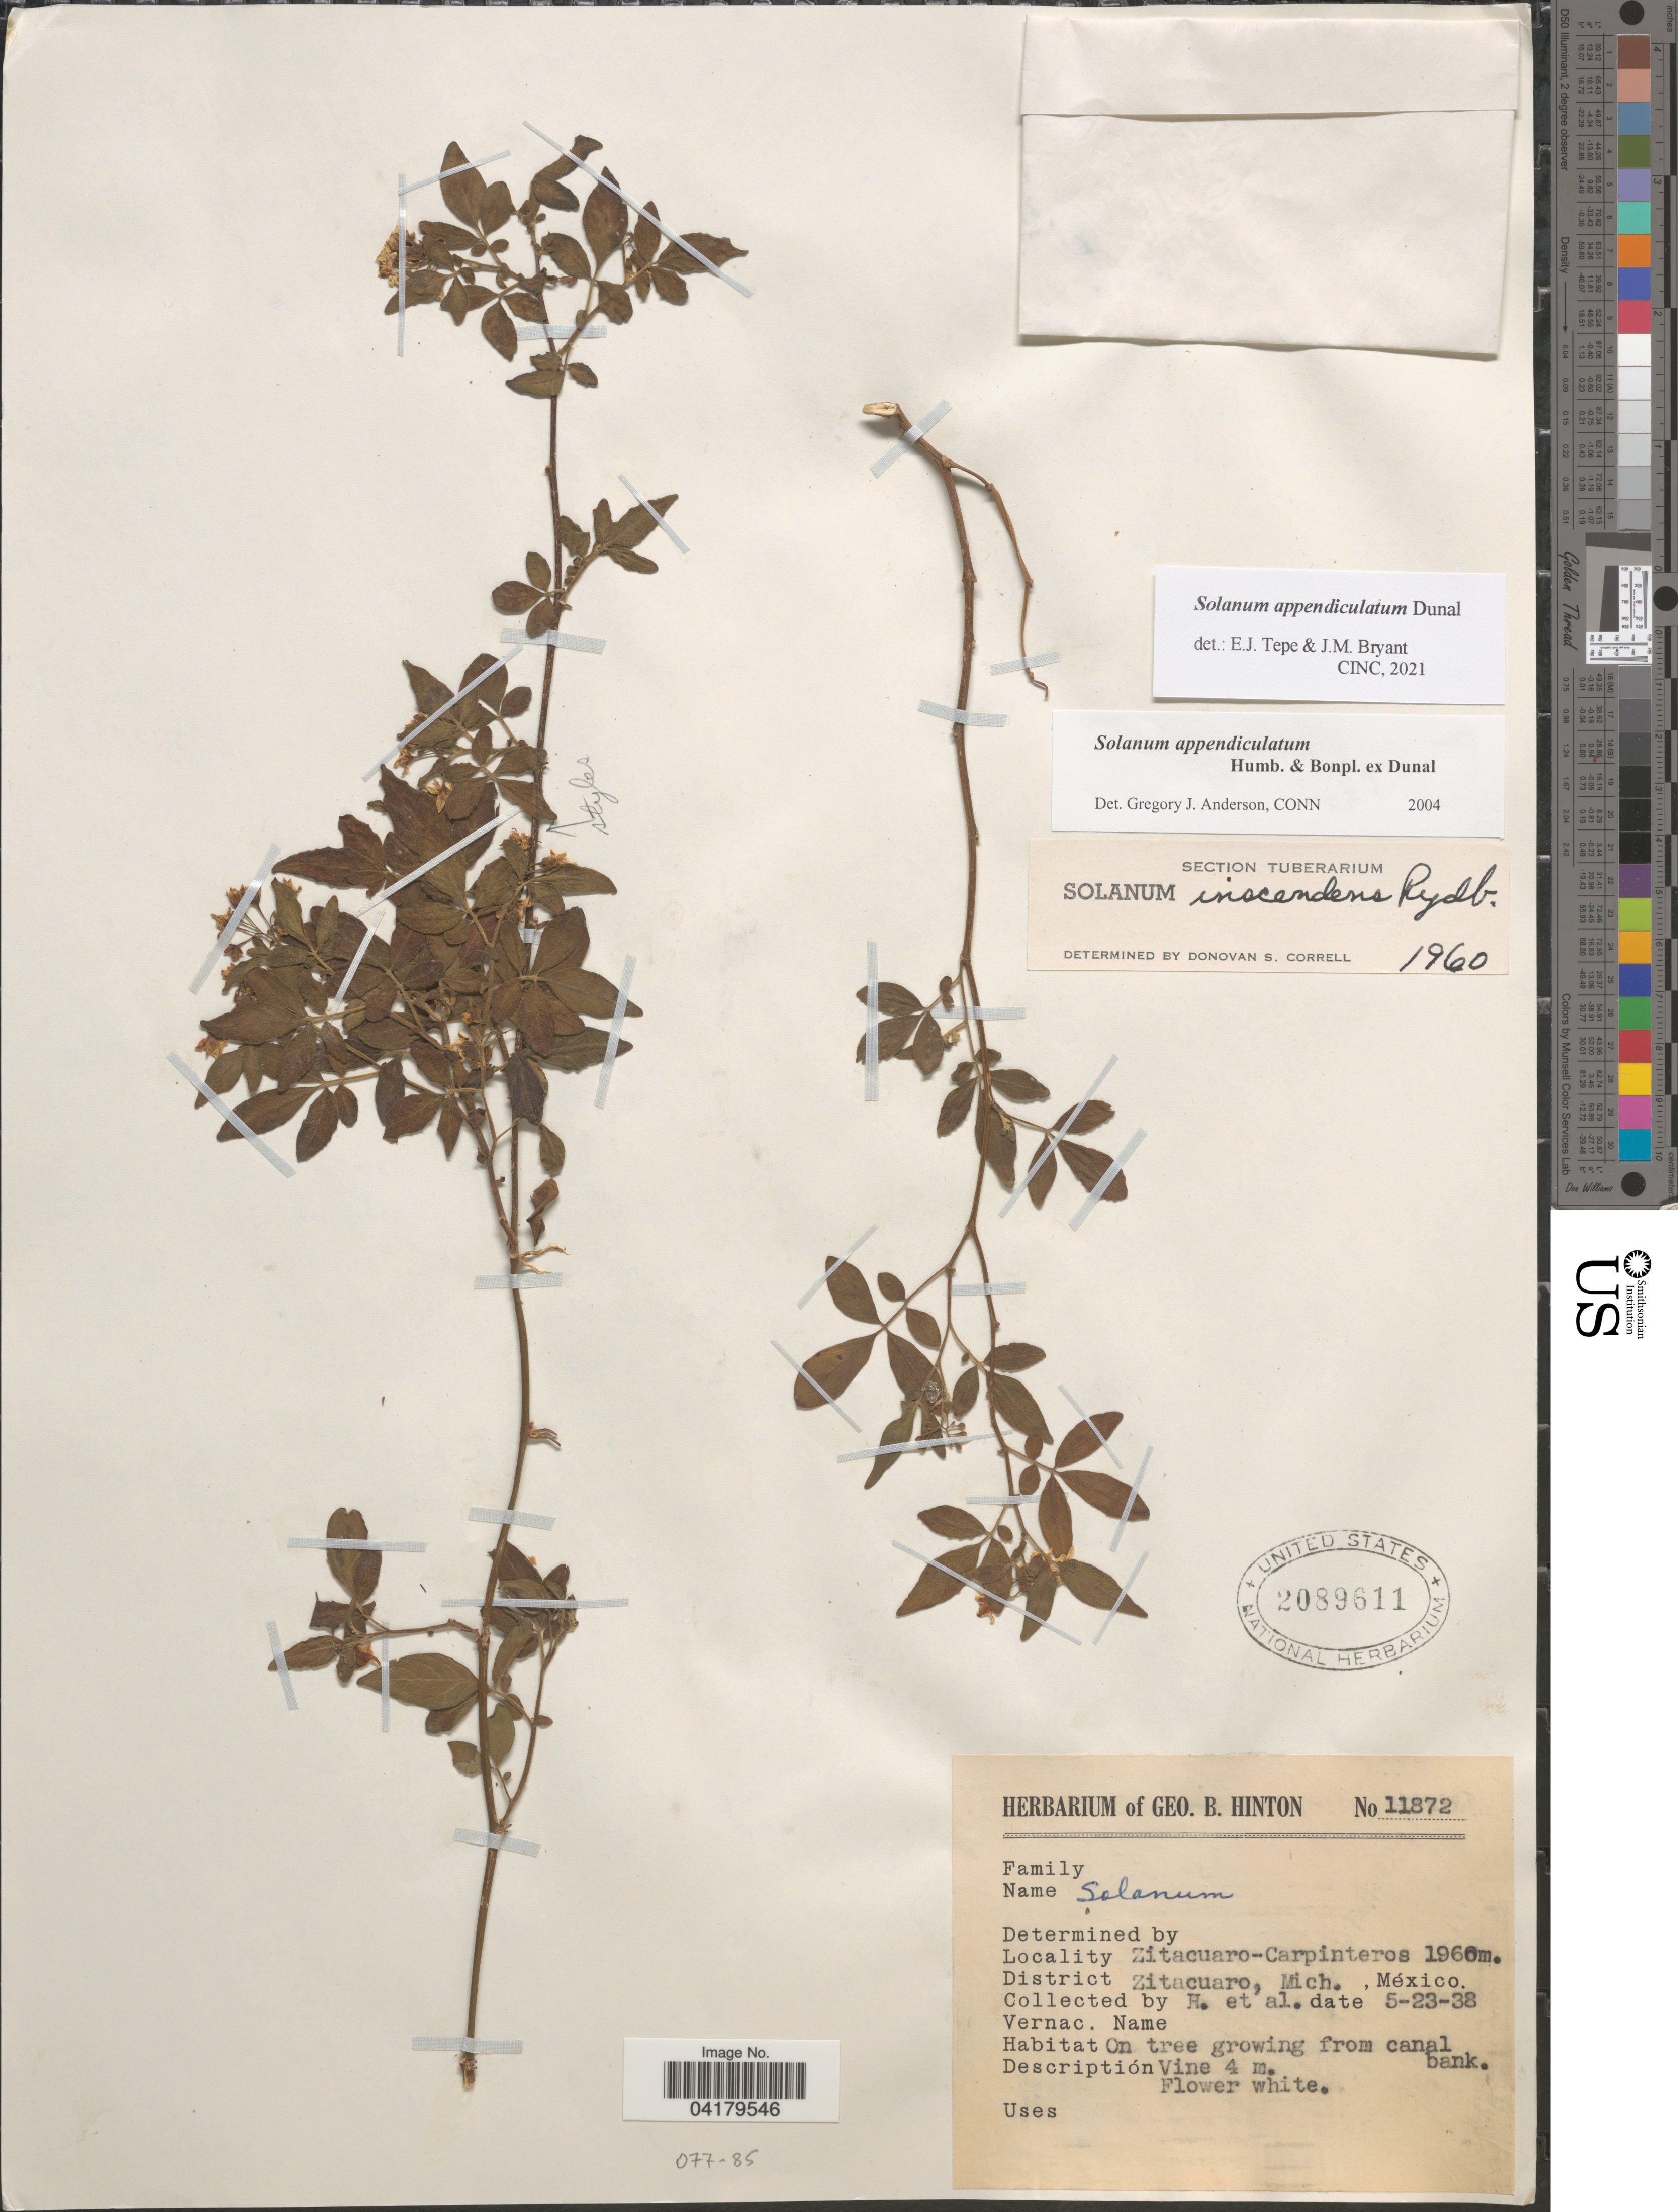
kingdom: Plantae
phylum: Tracheophyta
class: Magnoliopsida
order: Solanales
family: Solanaceae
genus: Solanum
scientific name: Solanum appendiculatum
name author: Humb. & Bonpl. ex Dunal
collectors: G. B. Hinton & et al.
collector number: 11872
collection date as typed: Transcribed d/m/y: 23/5/38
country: Mexico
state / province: Michoacán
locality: Zitacuaro-Carpinteros. District Zitacuaro.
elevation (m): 1960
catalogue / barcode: US 2089611